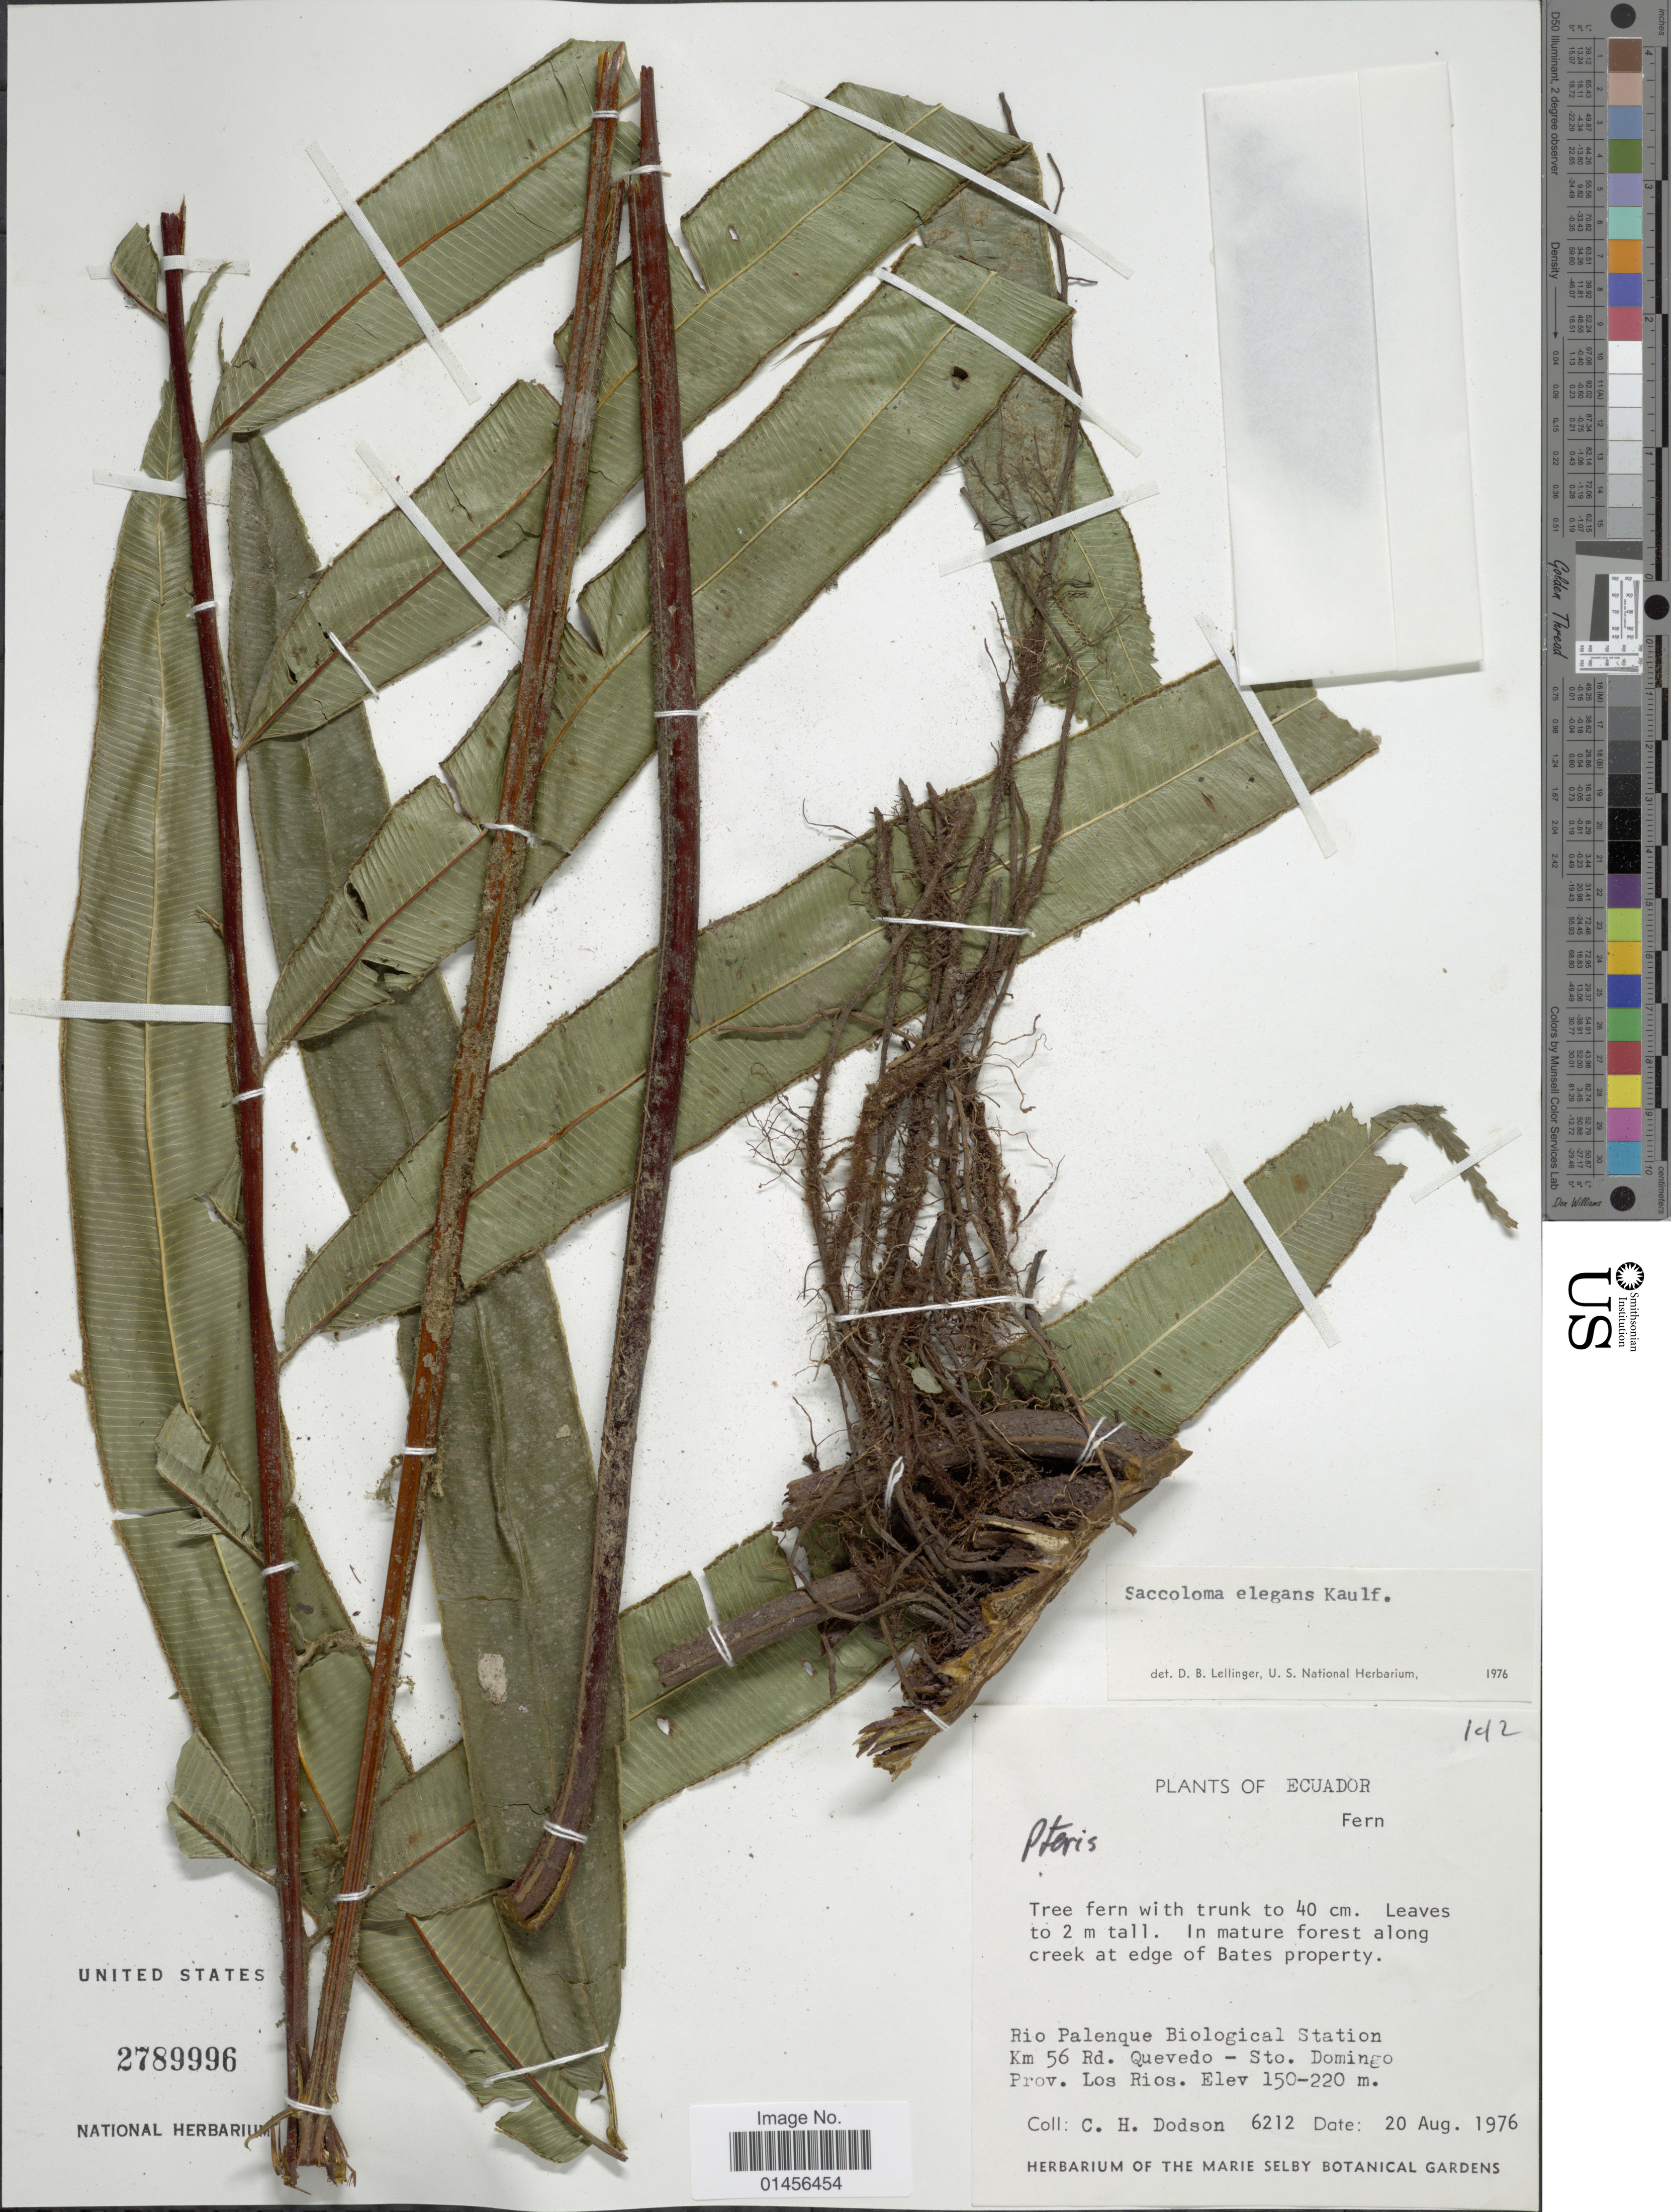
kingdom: Plantae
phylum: Tracheophyta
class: Polypodiopsida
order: Polypodiales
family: Saccolomataceae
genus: Saccoloma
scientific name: Saccoloma elegans subsp. chartaceum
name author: Cremers & K.U. Kramer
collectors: C. H. Dodson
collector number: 6212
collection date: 1976-08-20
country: Ecuador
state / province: Los Ríos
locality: Rio Paleque Biological Station Km 56 Rd. Quevedo -Sto Domingo Prov. Los Rios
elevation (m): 150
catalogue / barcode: US 2789996